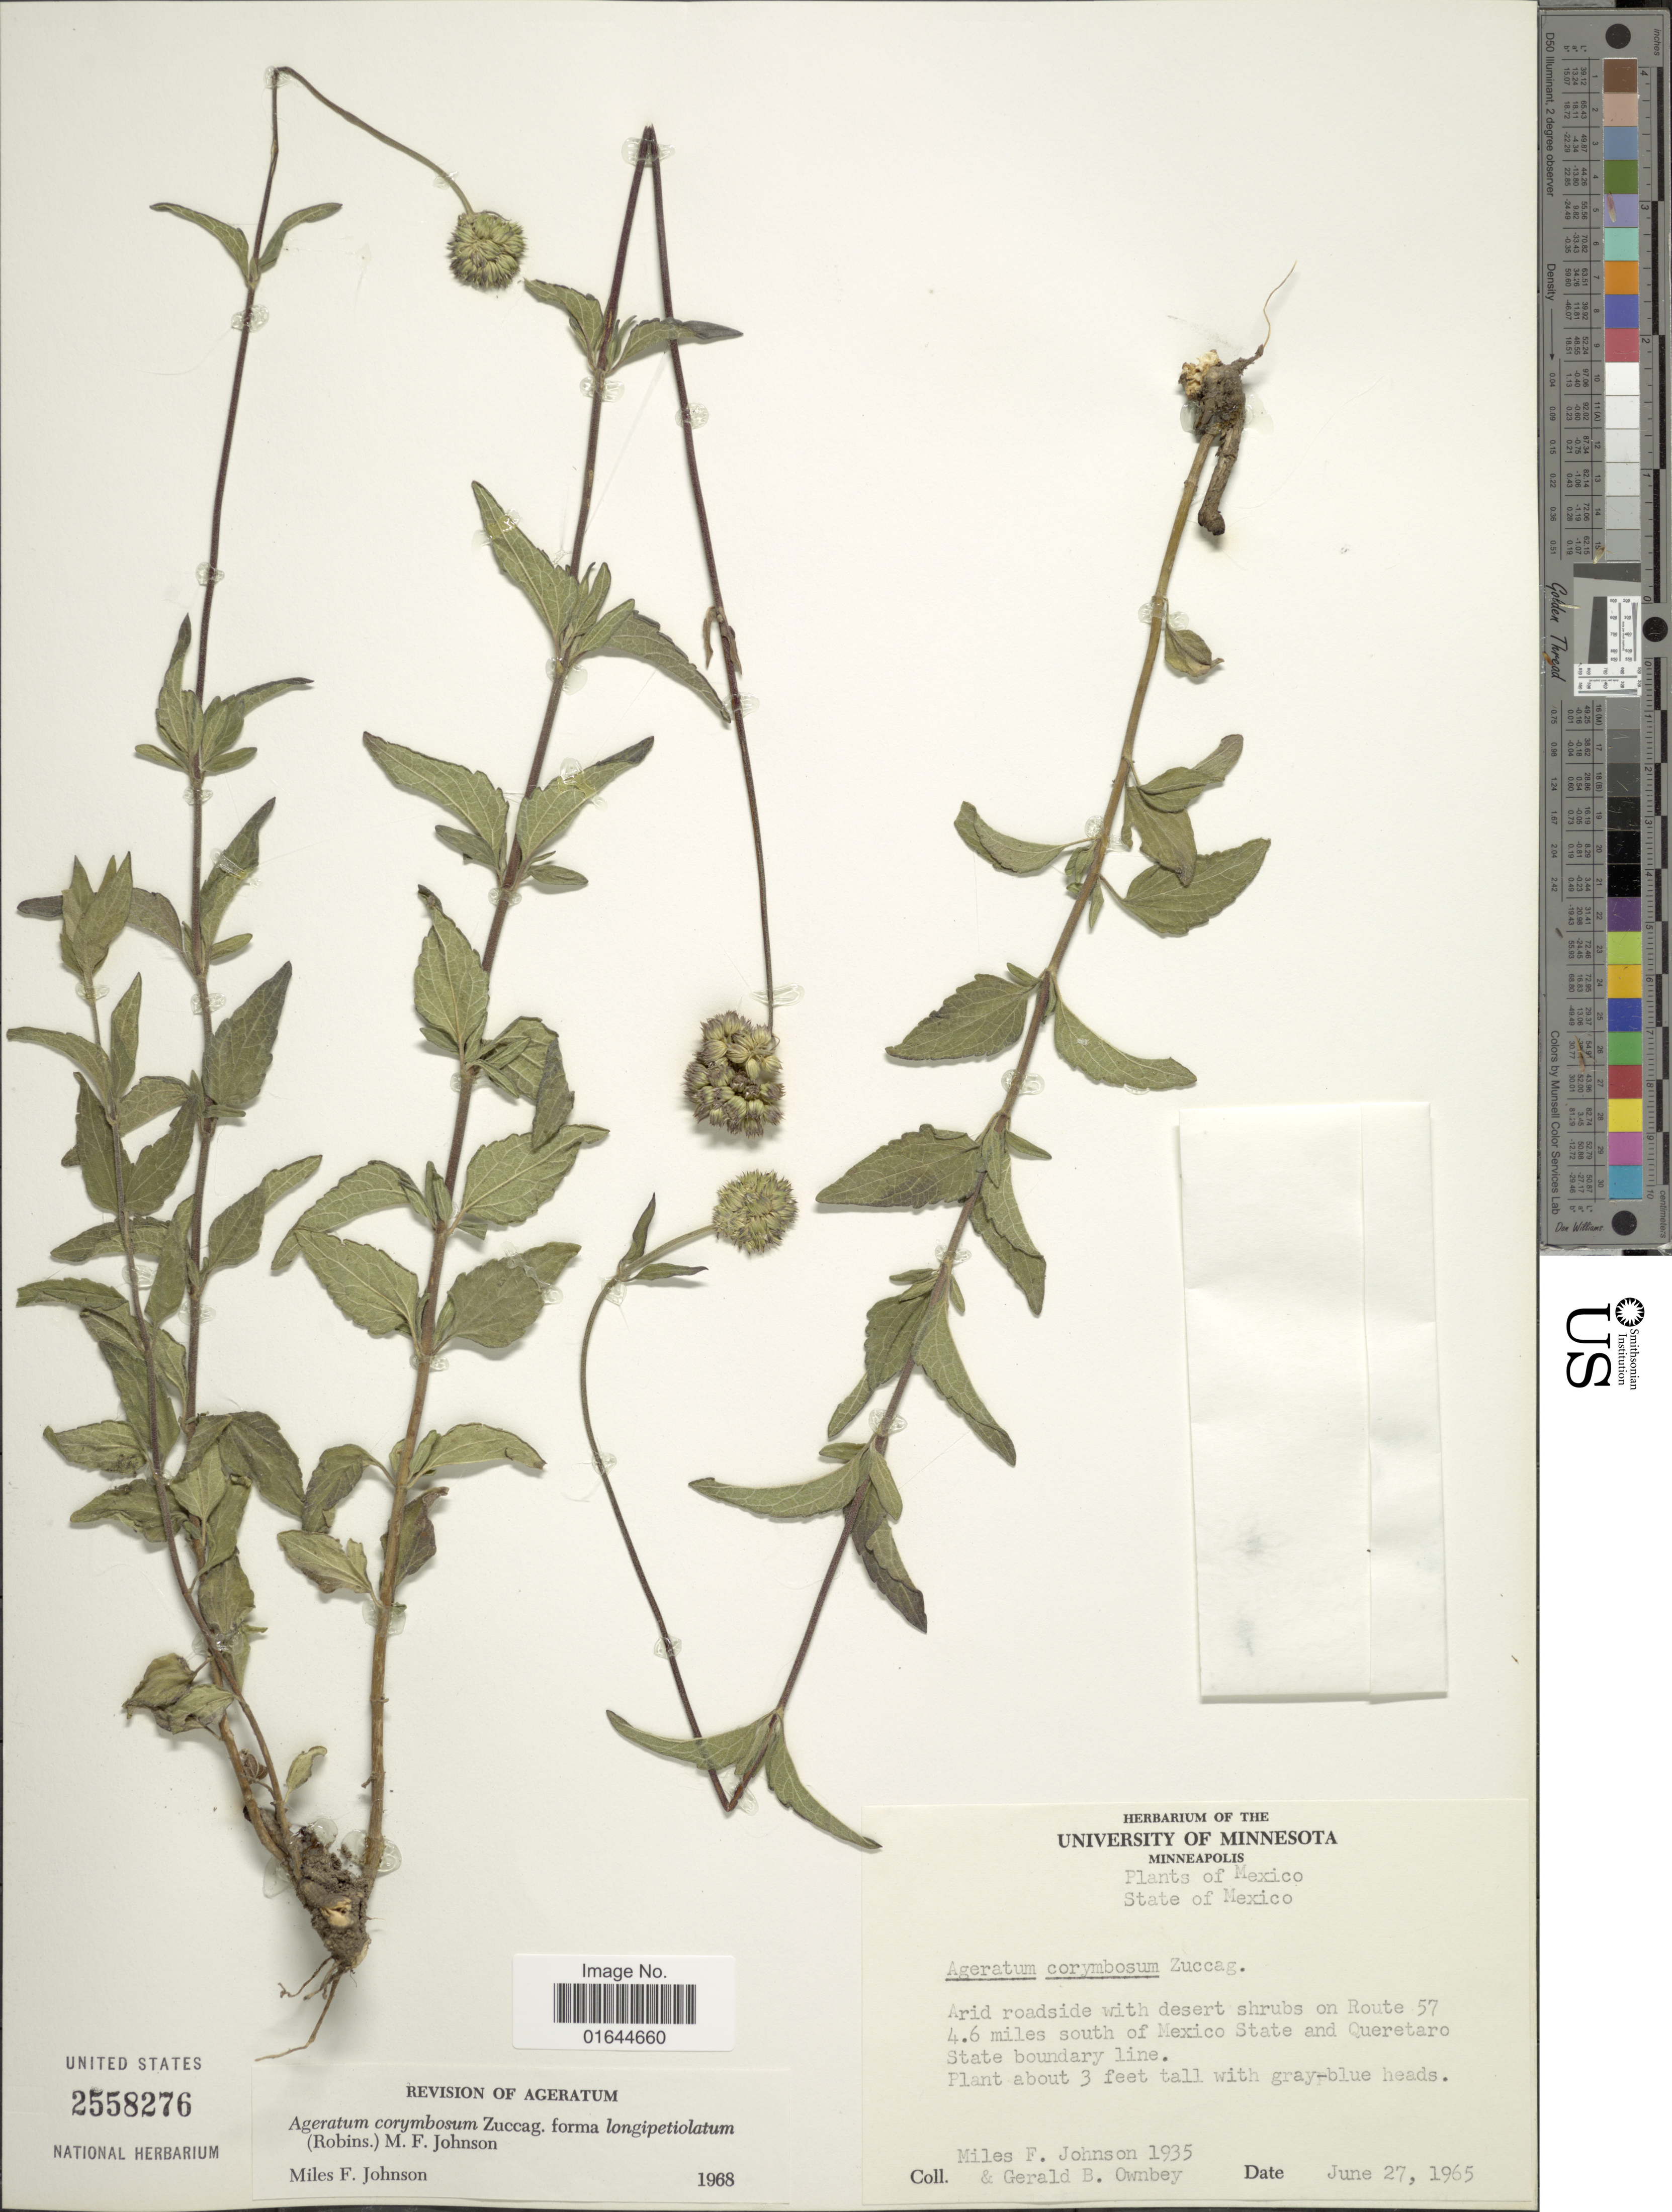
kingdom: Plantae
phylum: Tracheophyta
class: Magnoliopsida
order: Asterales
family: Asteraceae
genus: Ageratum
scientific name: Ageratum corymbosum f. longipetiolatum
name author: (B.L. Rob.) M.F. Johnson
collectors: M. F. Johnson & R. Hofstetter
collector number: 1935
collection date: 1965-06-27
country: Mexico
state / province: México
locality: State of Mexico.4.6 miles south of mexico State and Queretaro State boundary line.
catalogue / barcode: US 2558276